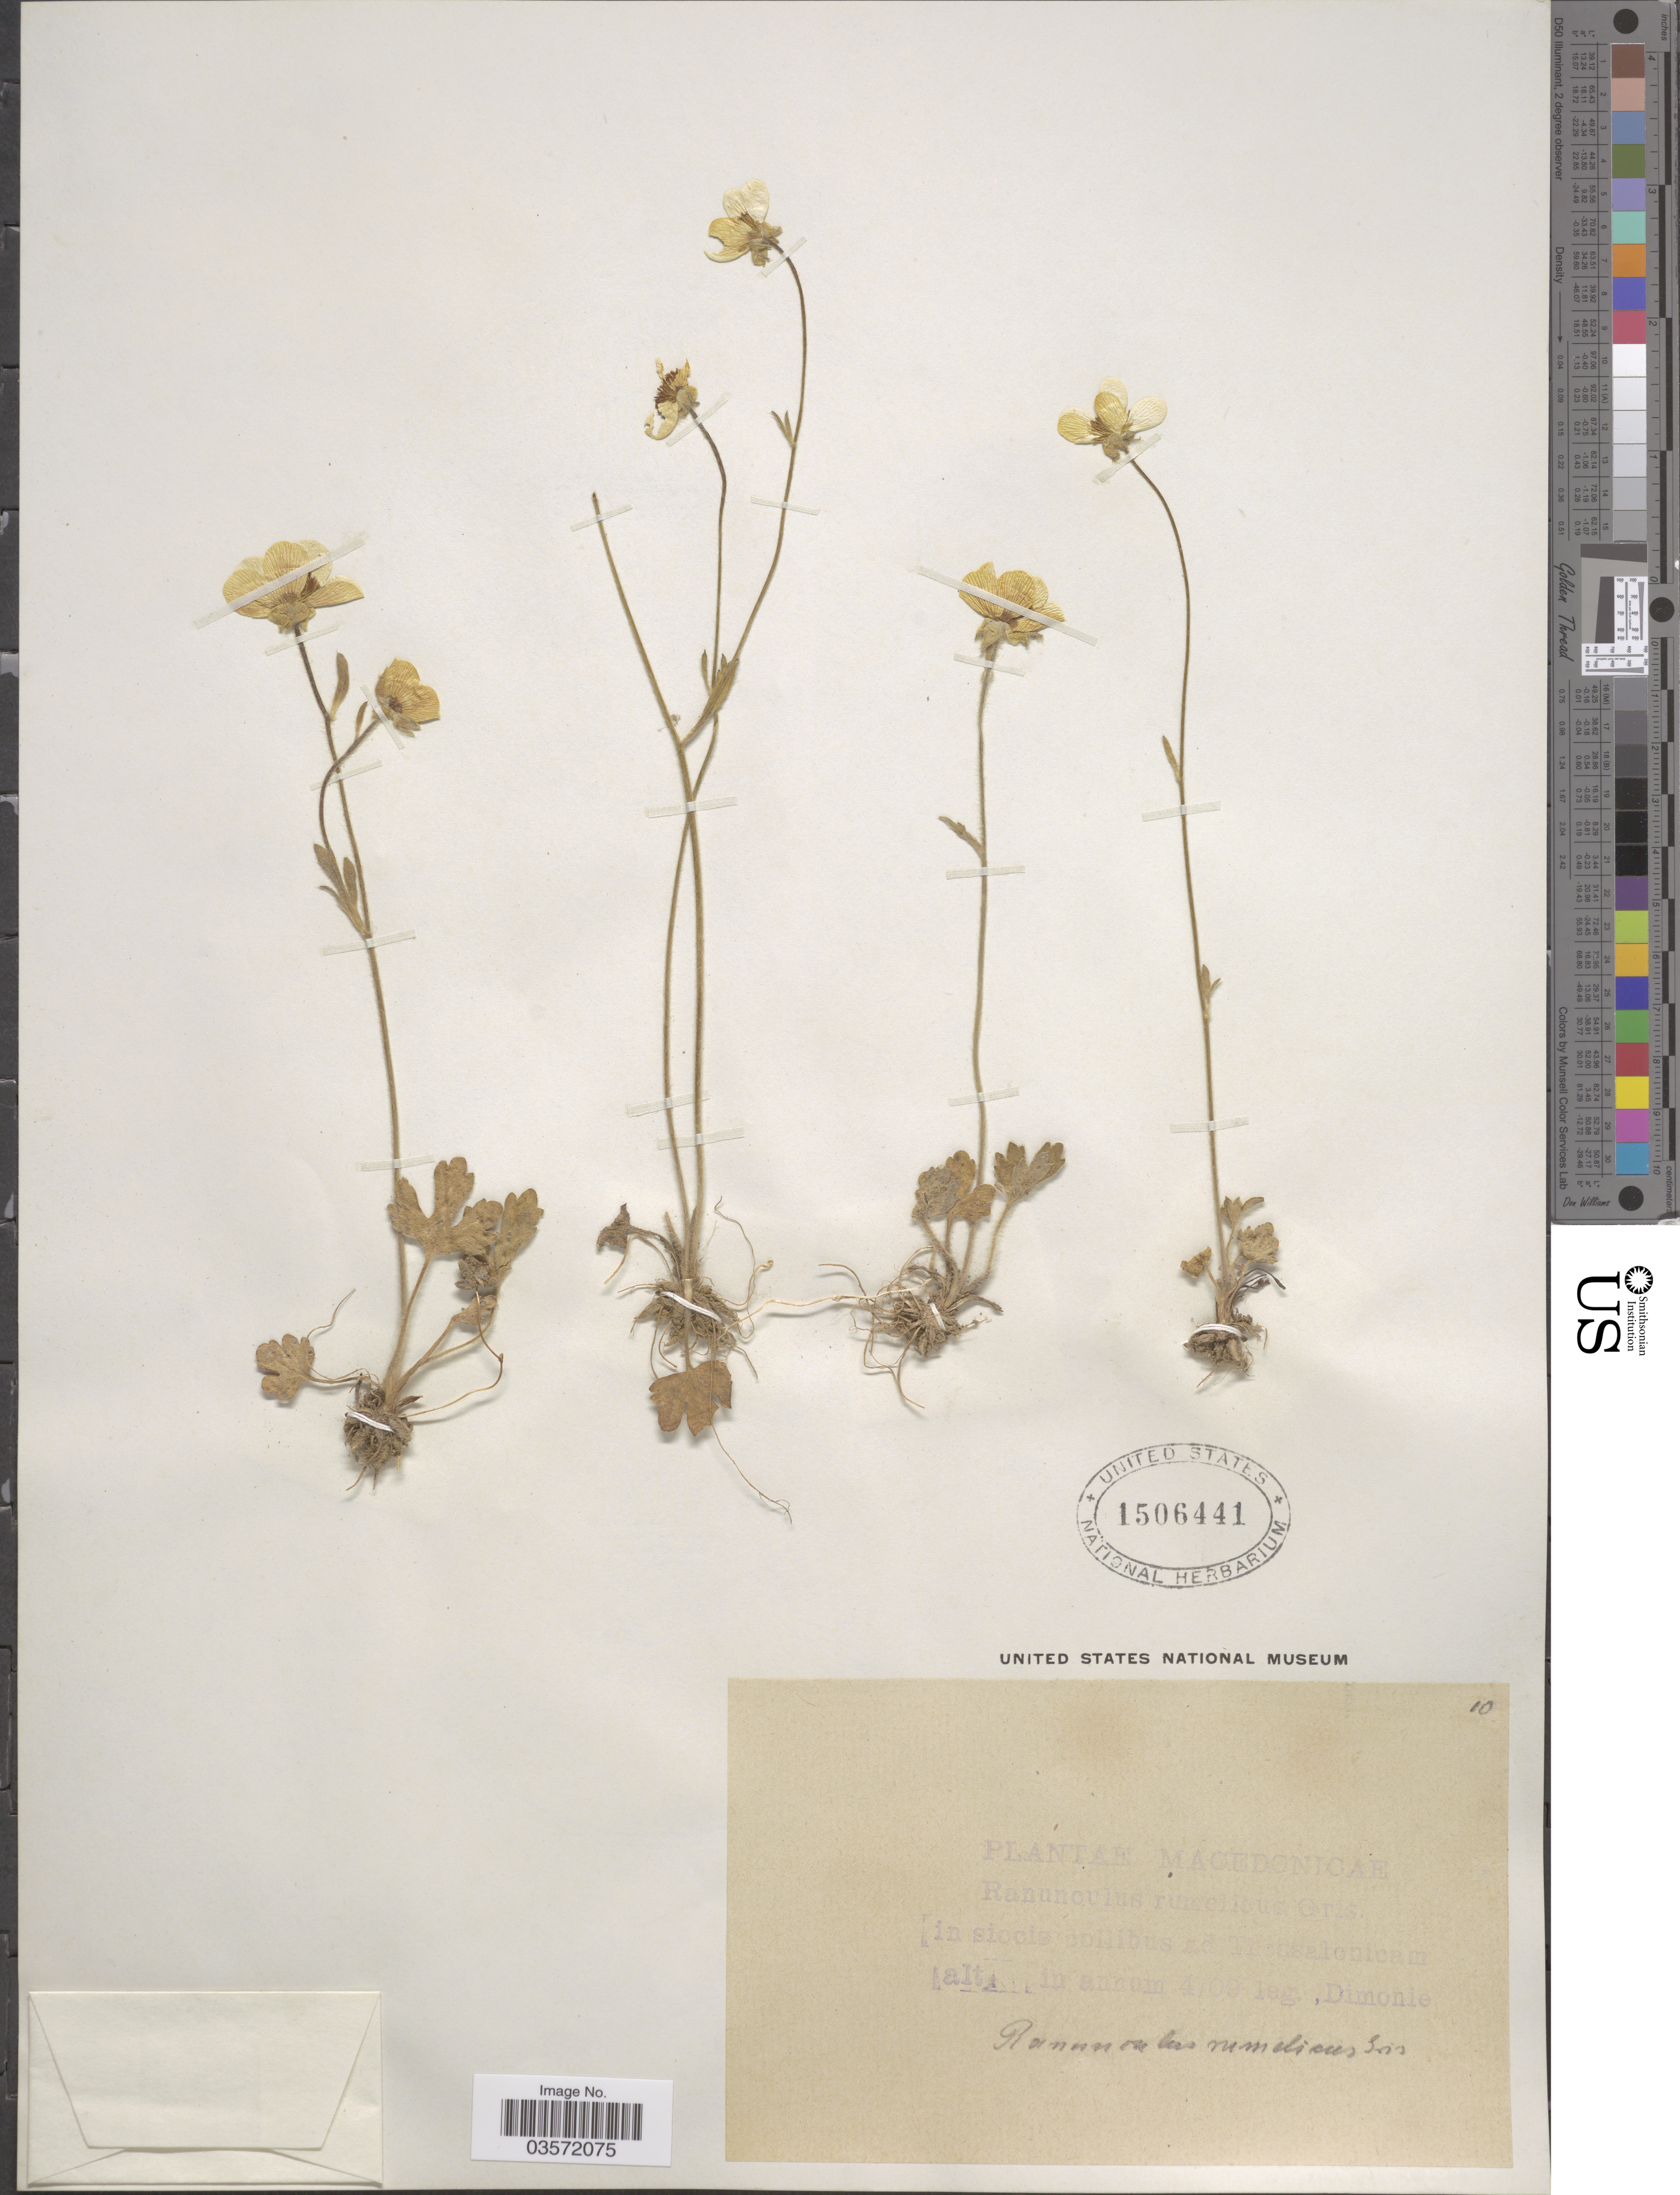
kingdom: Plantae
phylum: Tracheophyta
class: Magnoliopsida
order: Ranunculales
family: Ranunculaceae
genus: Ranunculus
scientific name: Ranunculus rumelicus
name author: Griseb.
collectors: -. Dimonie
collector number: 10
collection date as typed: Transcribed d/m/y: /4/9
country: North Macedonia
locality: Macedonicae. In siccis collibus ad T [illegible text]onsalonicam. [interpreted]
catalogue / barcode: US 1506441